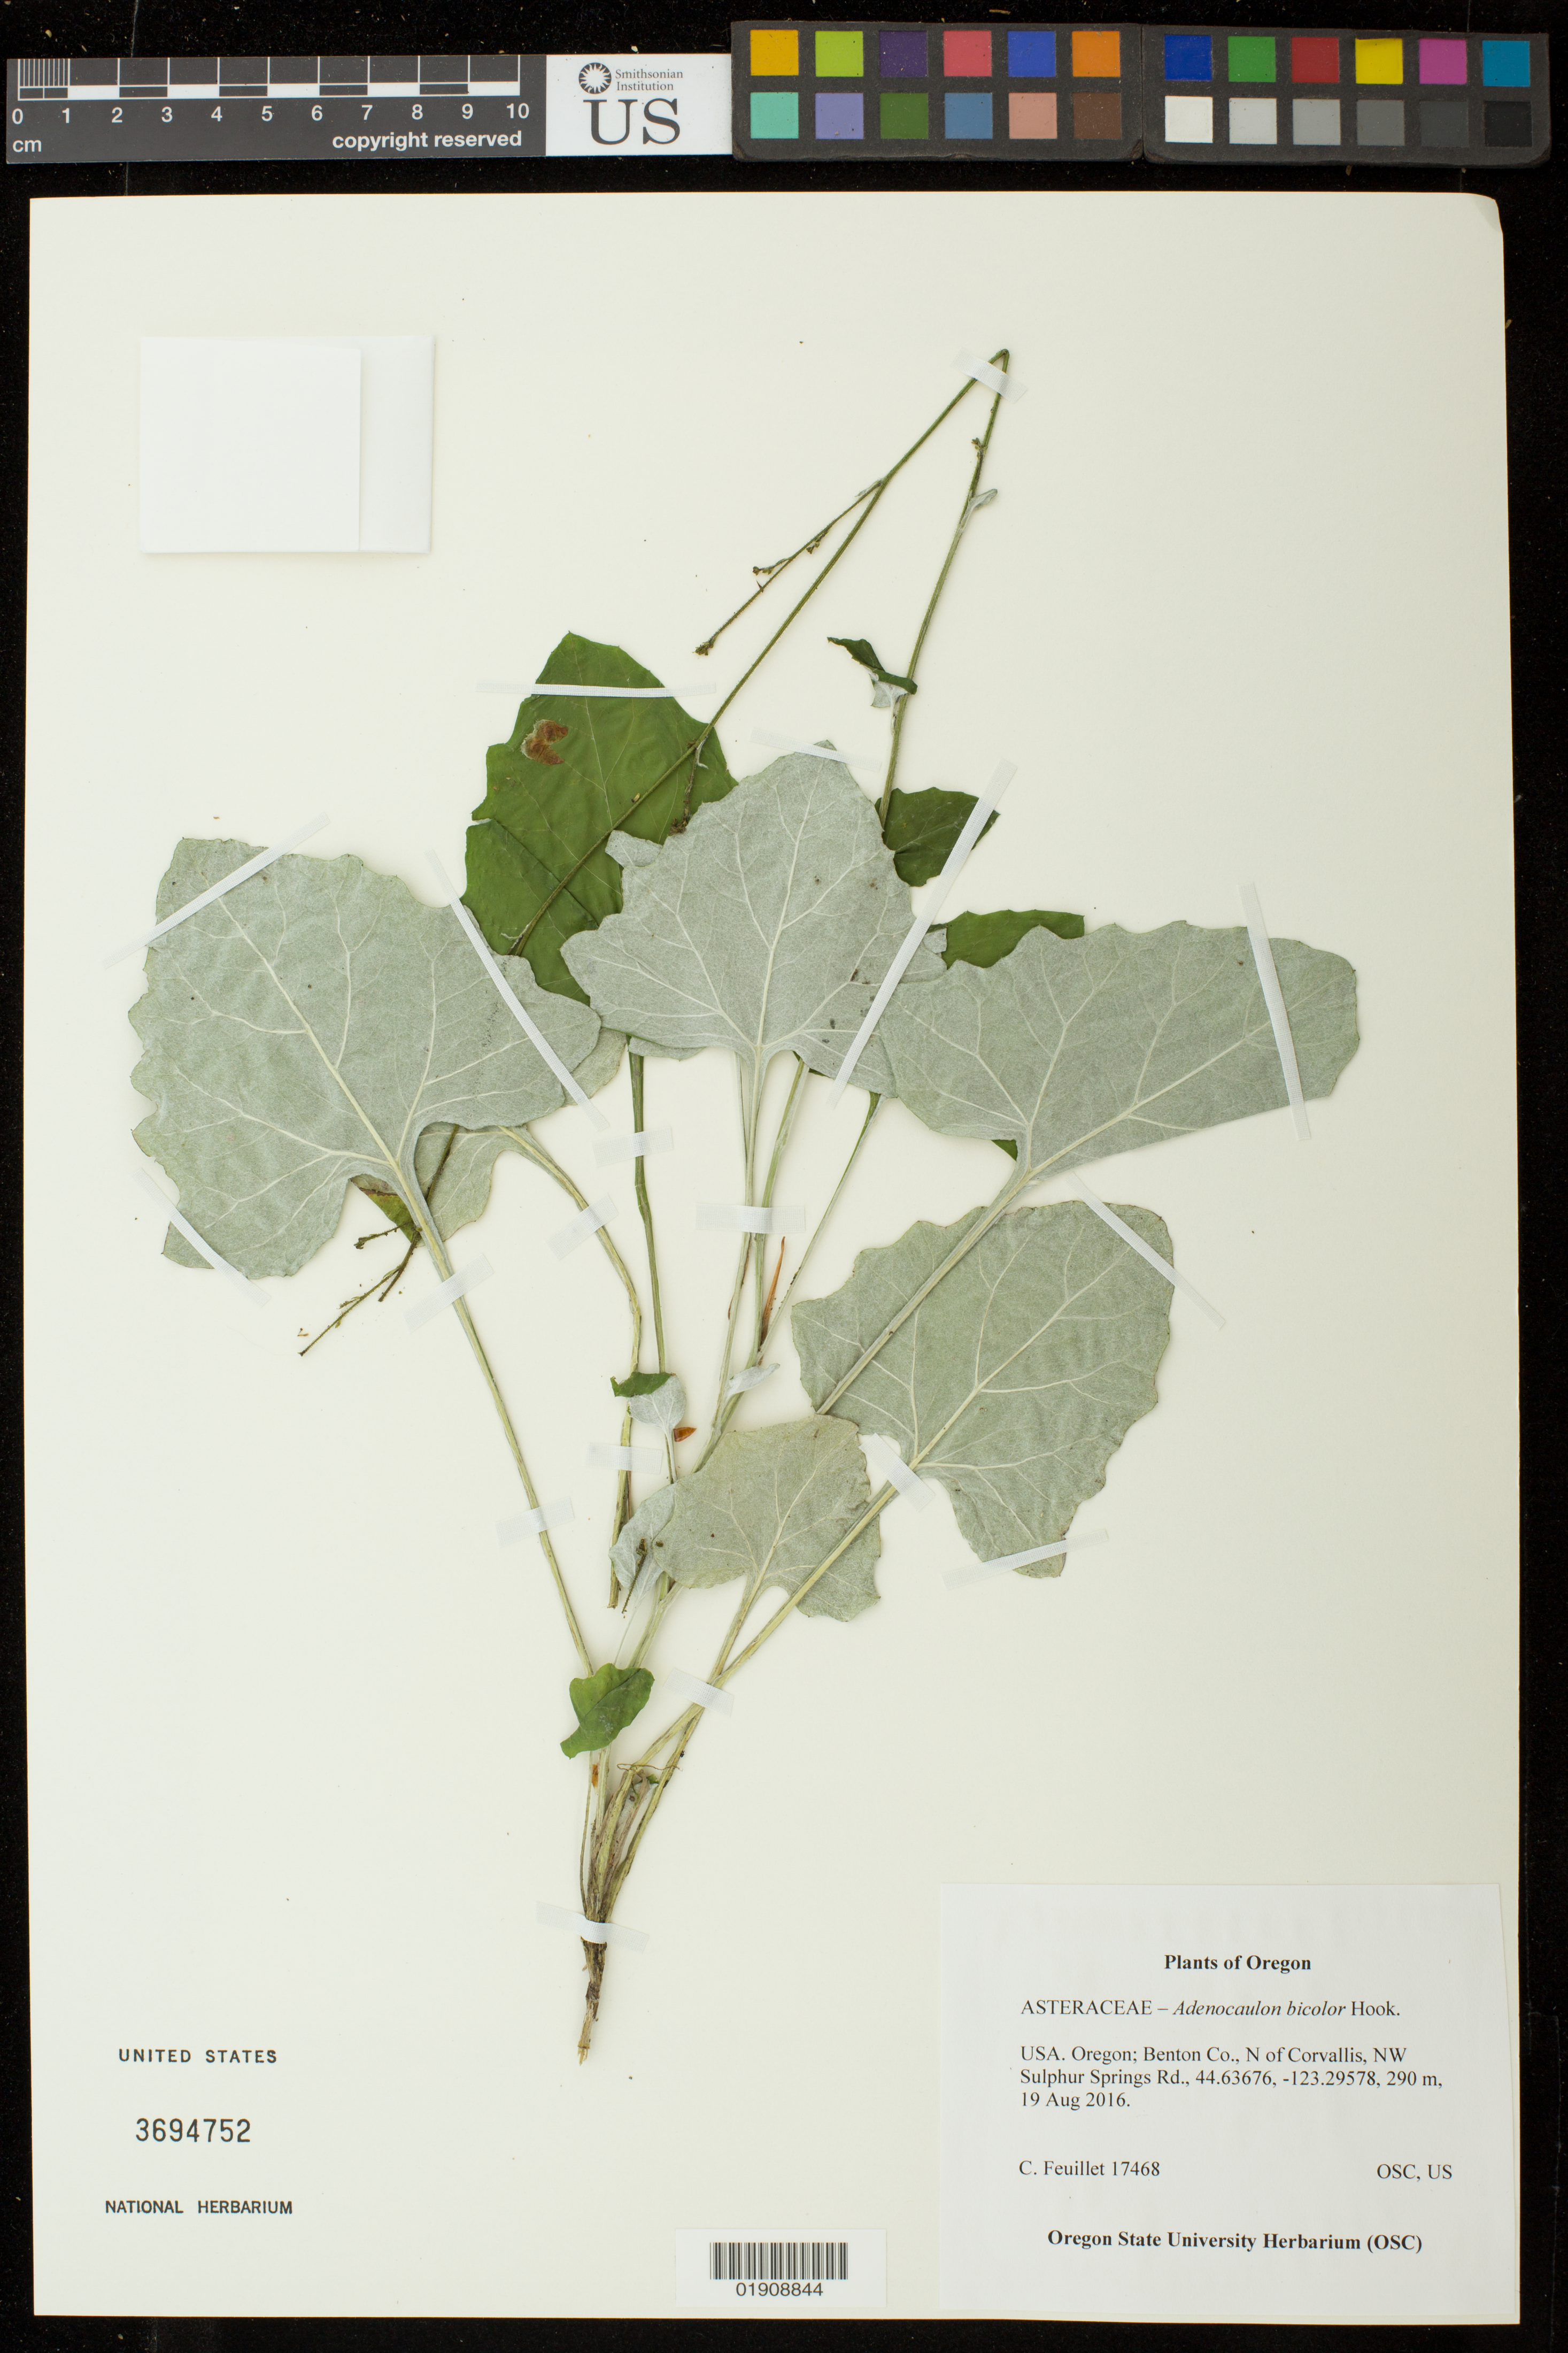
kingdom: Plantae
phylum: Tracheophyta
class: Magnoliopsida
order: Asterales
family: Asteraceae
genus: Adenocaulon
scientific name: Adenocaulon bicolor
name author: Hook.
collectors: C. Feuillet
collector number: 17468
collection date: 2016-08-19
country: United States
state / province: Oregon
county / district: Benton Co.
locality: N of Corvallis, NW Sulphur Springs Rd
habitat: Roadside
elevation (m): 290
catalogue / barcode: US 3694752